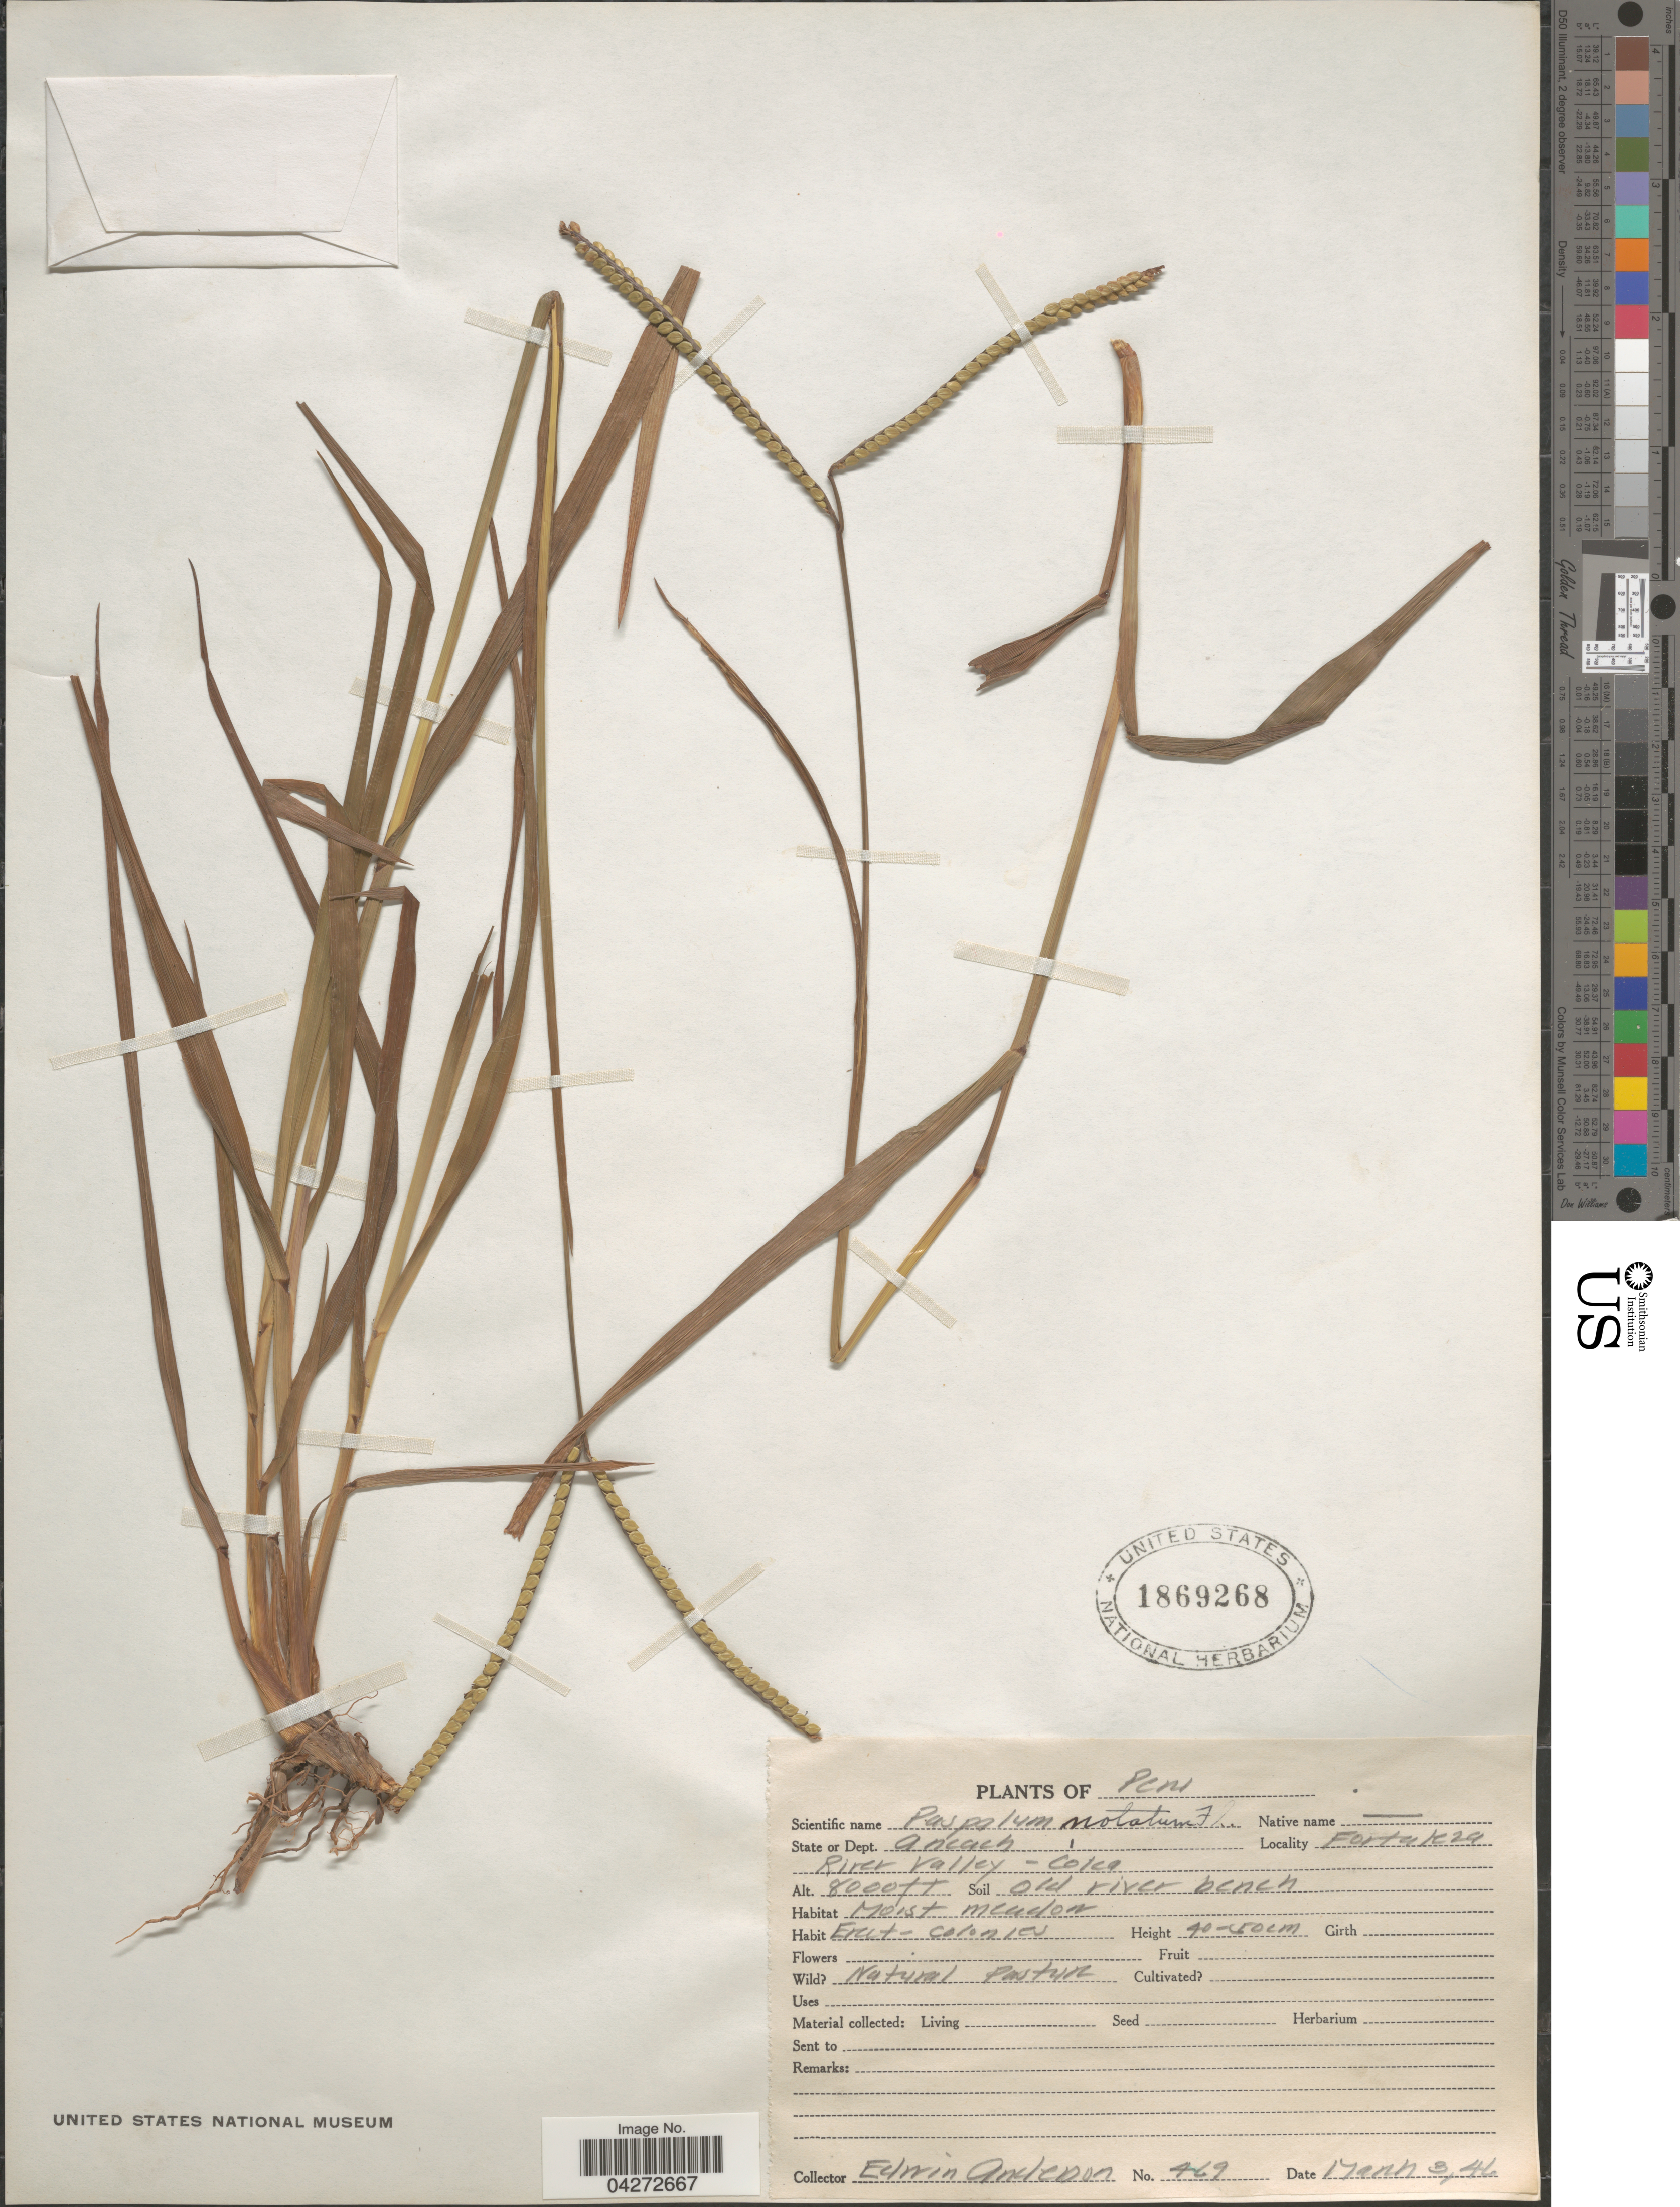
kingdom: Plantae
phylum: Tracheophyta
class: Liliopsida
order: Poales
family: Poaceae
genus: Paspalum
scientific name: Paspalum notatum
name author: Flüggé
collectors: E. Anderson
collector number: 469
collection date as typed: Transcribed d/m/y: 3/3/46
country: Peru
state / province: Ancash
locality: State or Dept. Ancash. Fortaleza River Valley - Colca.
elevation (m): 2438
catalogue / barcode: US 1869268